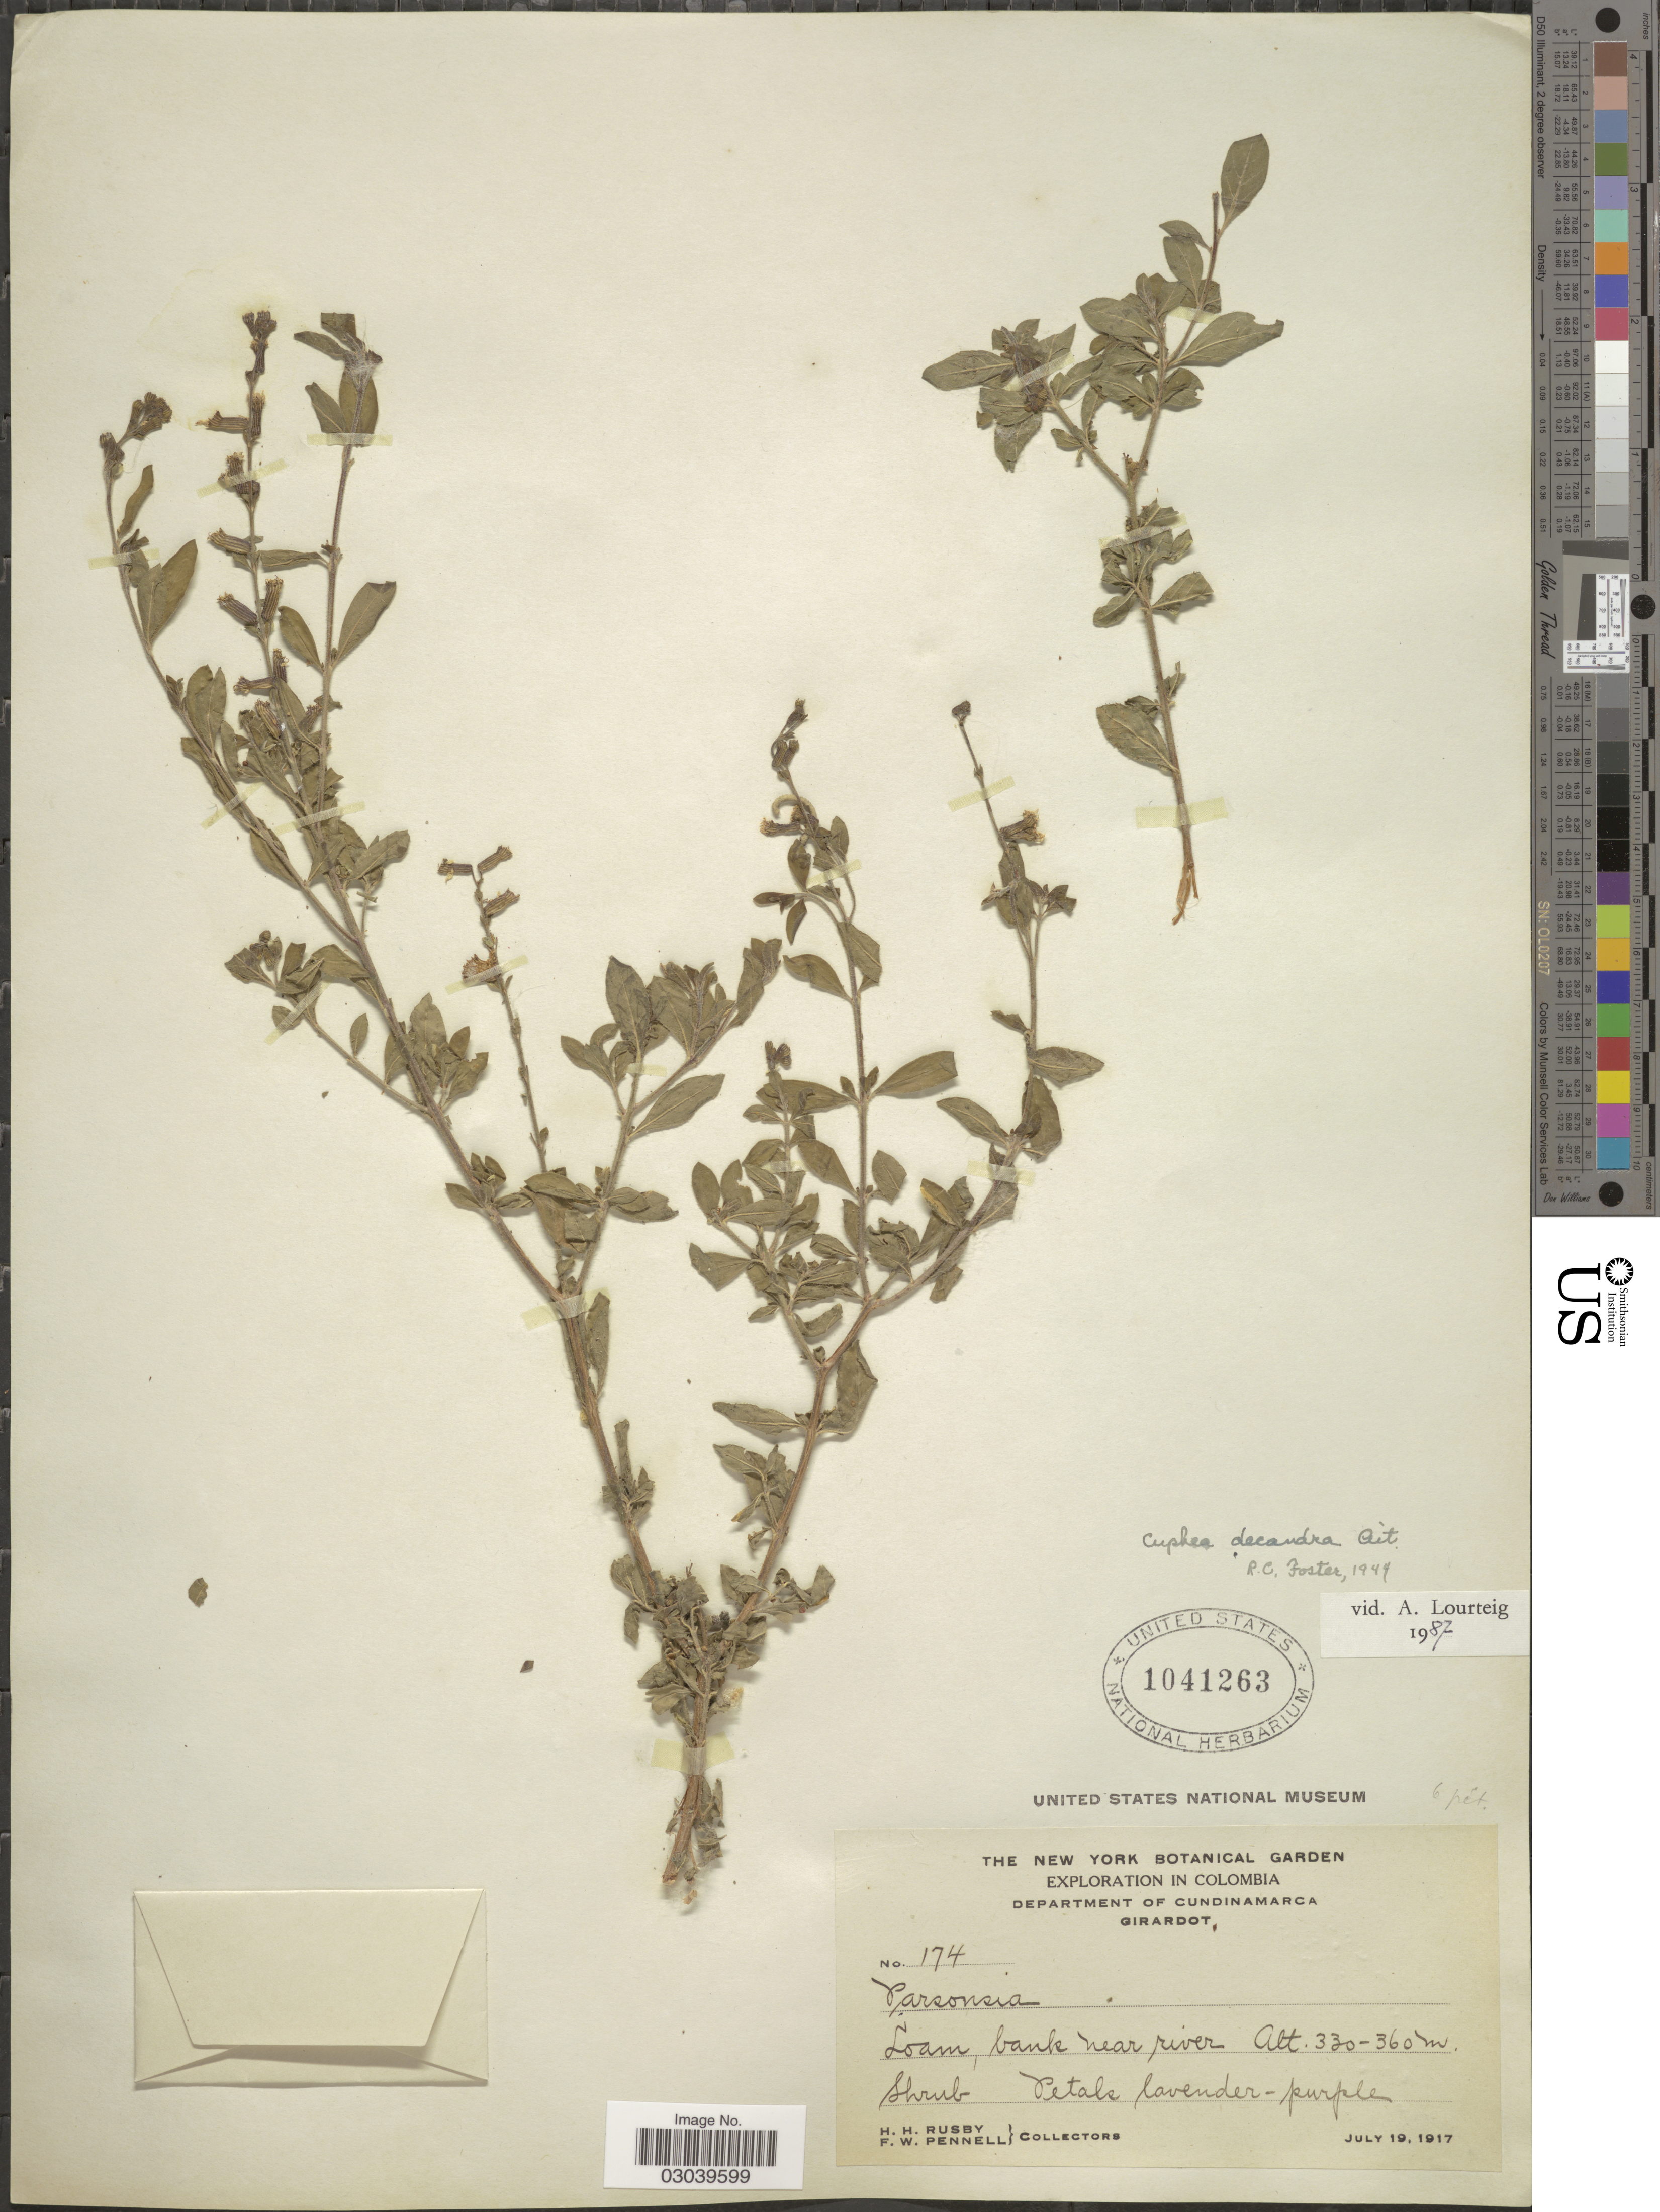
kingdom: Plantae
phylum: Tracheophyta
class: Magnoliopsida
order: Myrtales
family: Lythraceae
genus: Cuphea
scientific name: Cuphea decandra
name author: W.T. Aiton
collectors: H. H. Rusby & F. W. Pennell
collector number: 174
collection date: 1917-07-19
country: Colombia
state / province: Cundinamarca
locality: Department of Cundinamarca. Girardot.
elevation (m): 330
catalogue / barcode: US 1041263